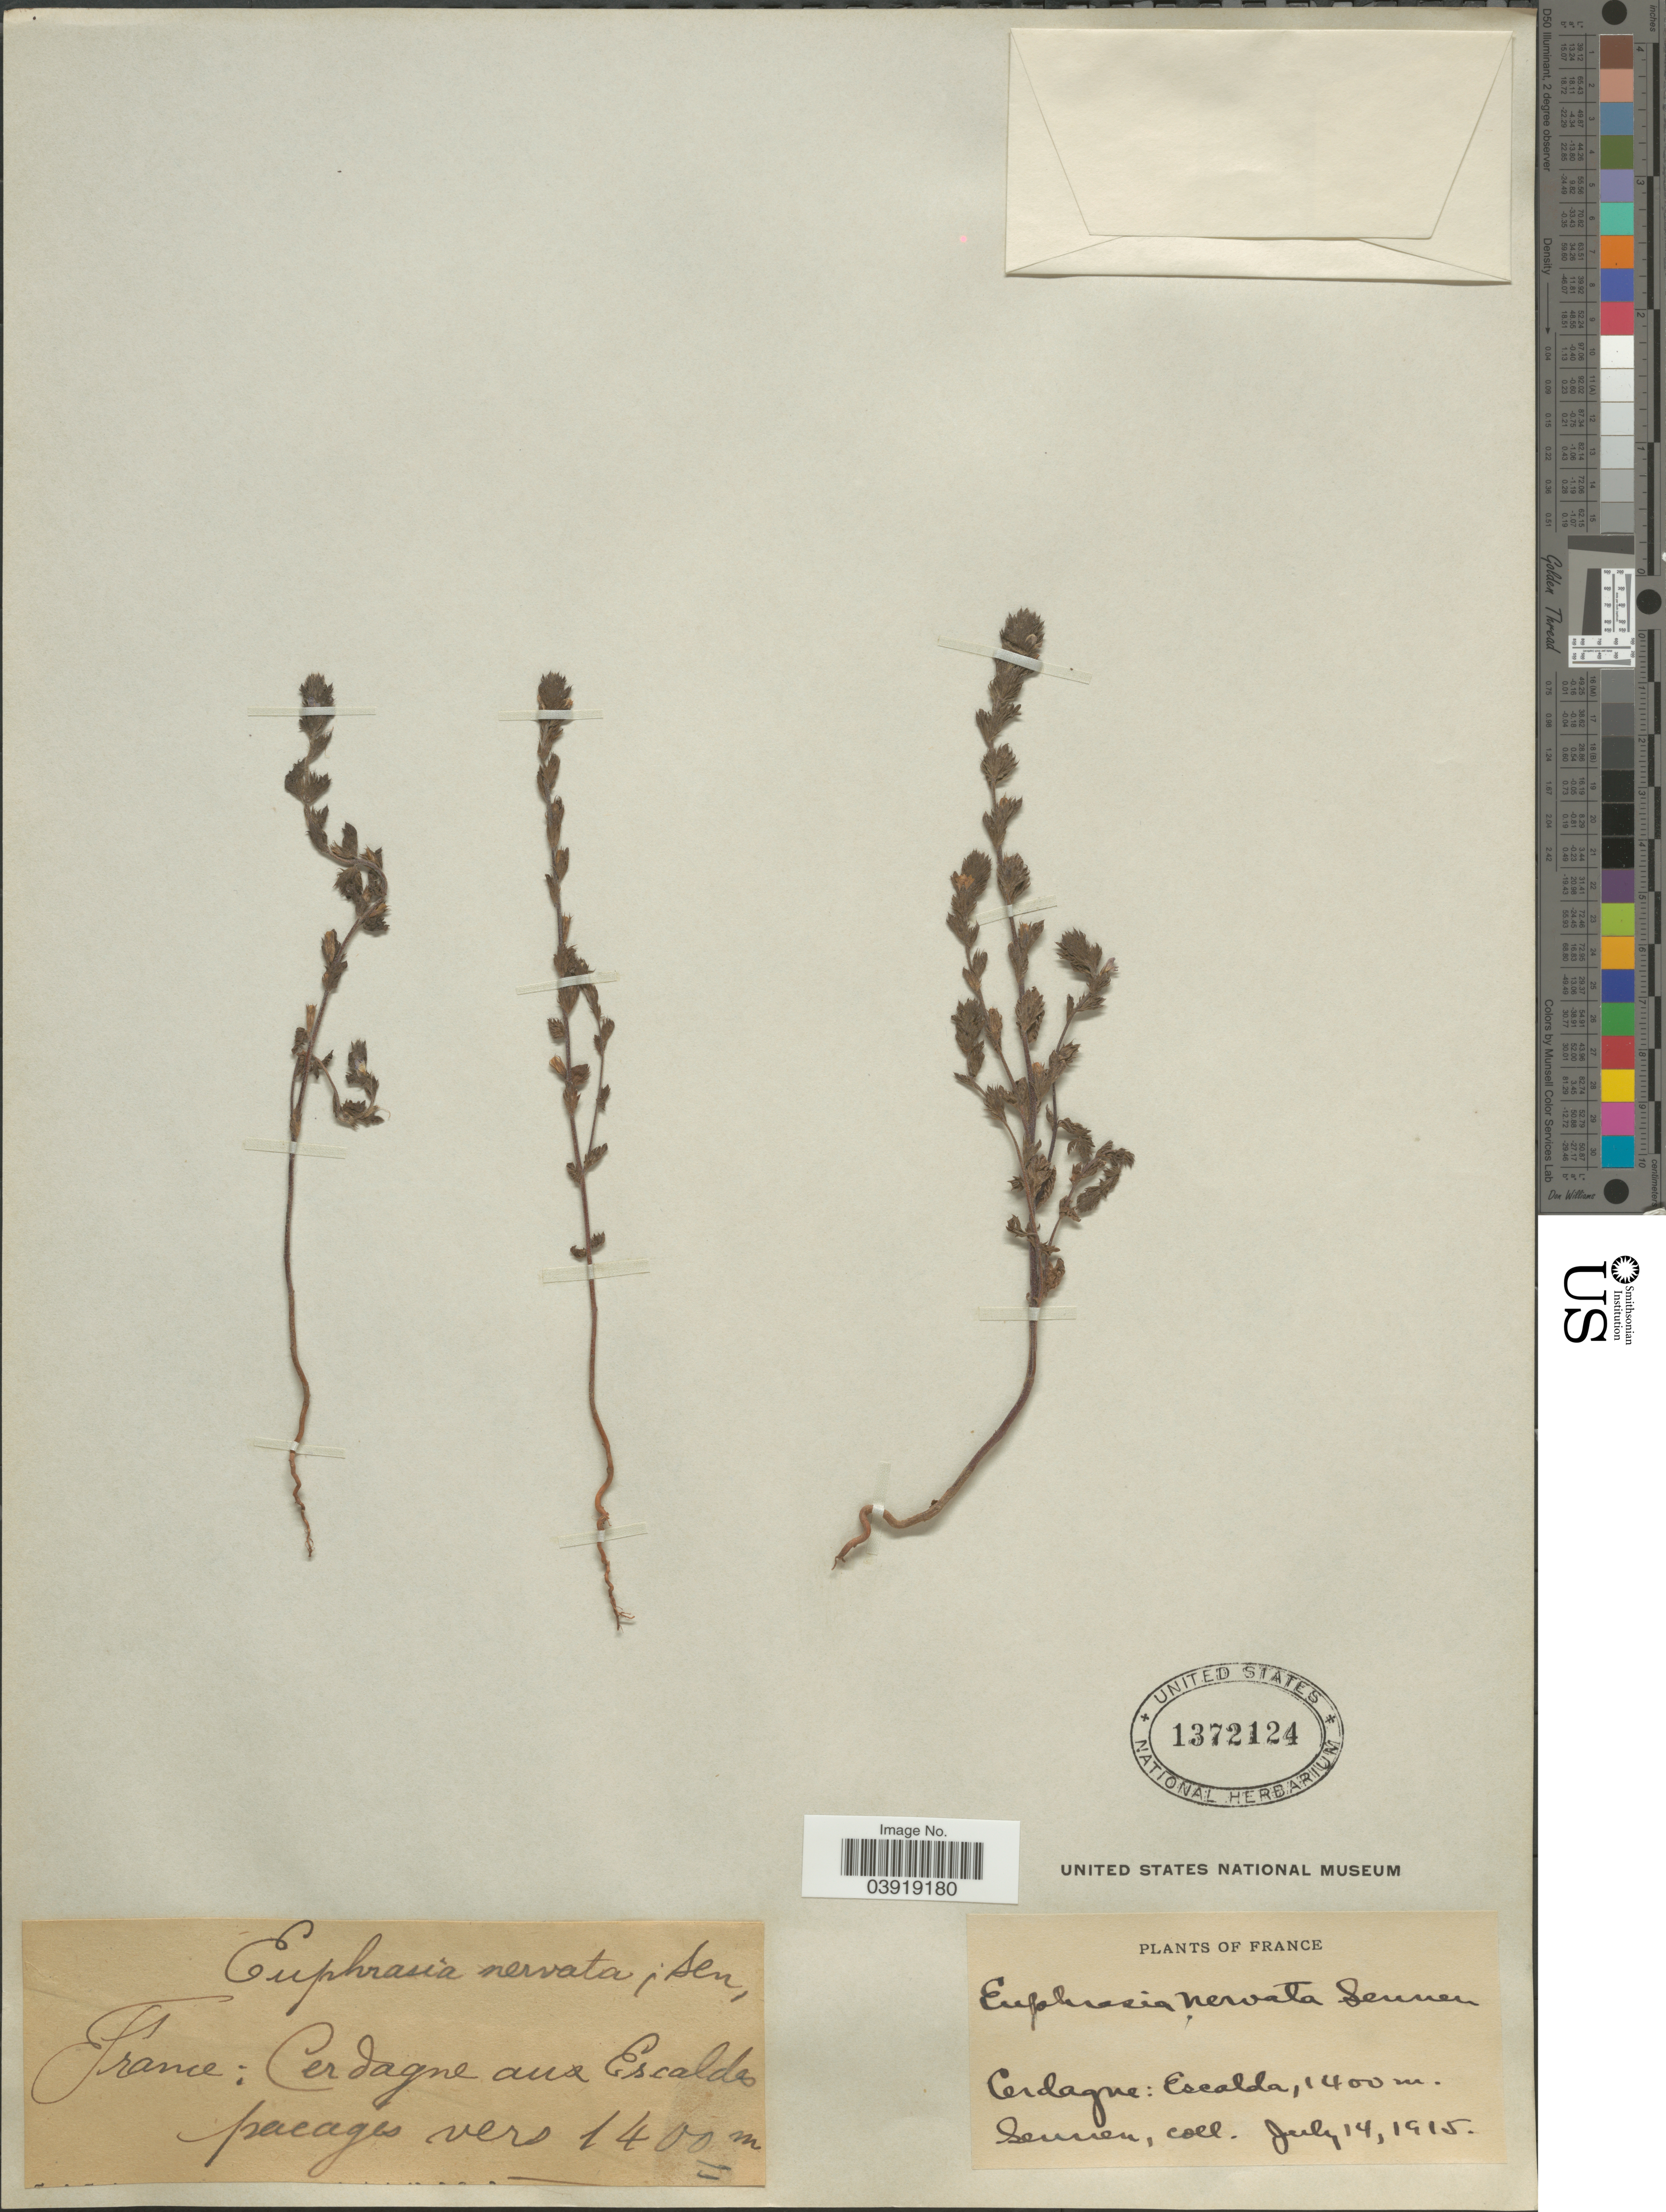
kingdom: Plantae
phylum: Tracheophyta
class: Magnoliopsida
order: Lamiales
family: Orobanchaceae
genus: Euphrasia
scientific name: Euphrasia nervata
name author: Sennen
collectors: E. Sennen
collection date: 1915-07-14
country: France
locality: Cerdagne aux Escalda.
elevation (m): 1400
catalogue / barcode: US 1372124